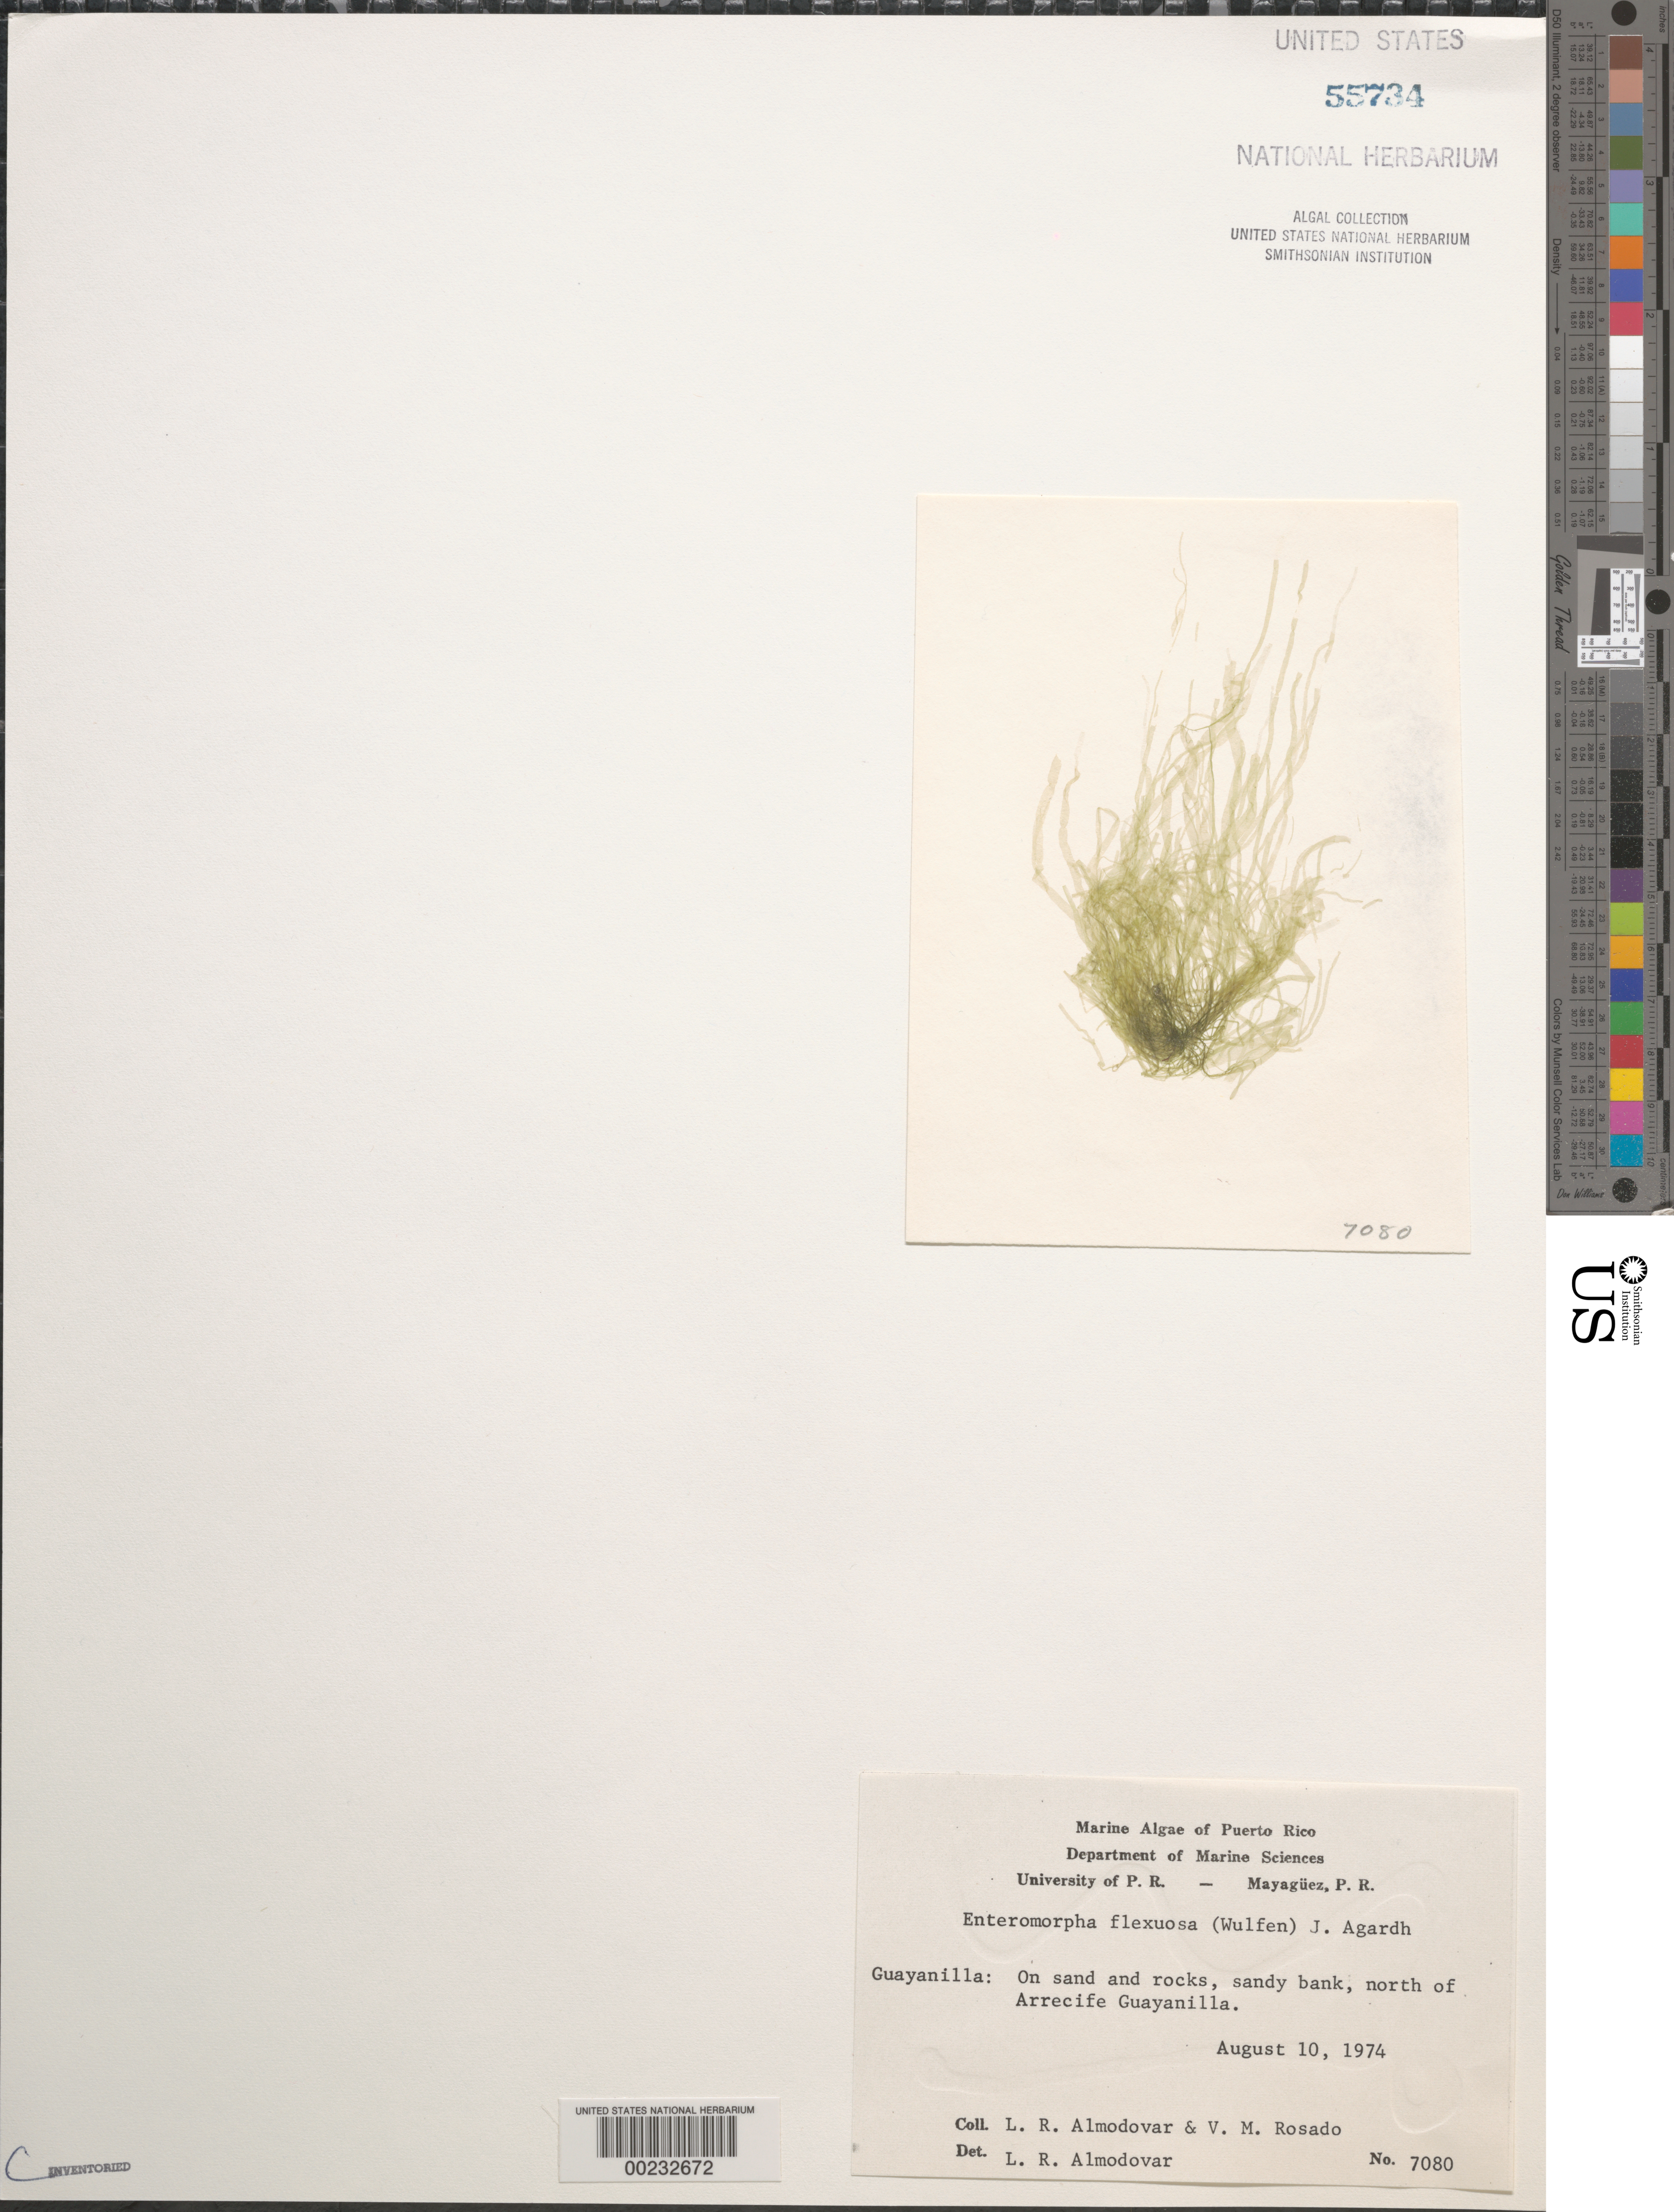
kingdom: Plantae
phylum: Chlorophyta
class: Ulvophyceae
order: Ulvales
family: Ulvaceae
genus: Ulva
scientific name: Ulva flexuosa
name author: Wulfen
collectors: L. Almodovar & V. Rosado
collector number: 7080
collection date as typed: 10 Aug 1974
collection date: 1974-08-10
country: Puerto Rico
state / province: Guayanilla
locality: North of arrecife guayanilla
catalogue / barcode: US 55734